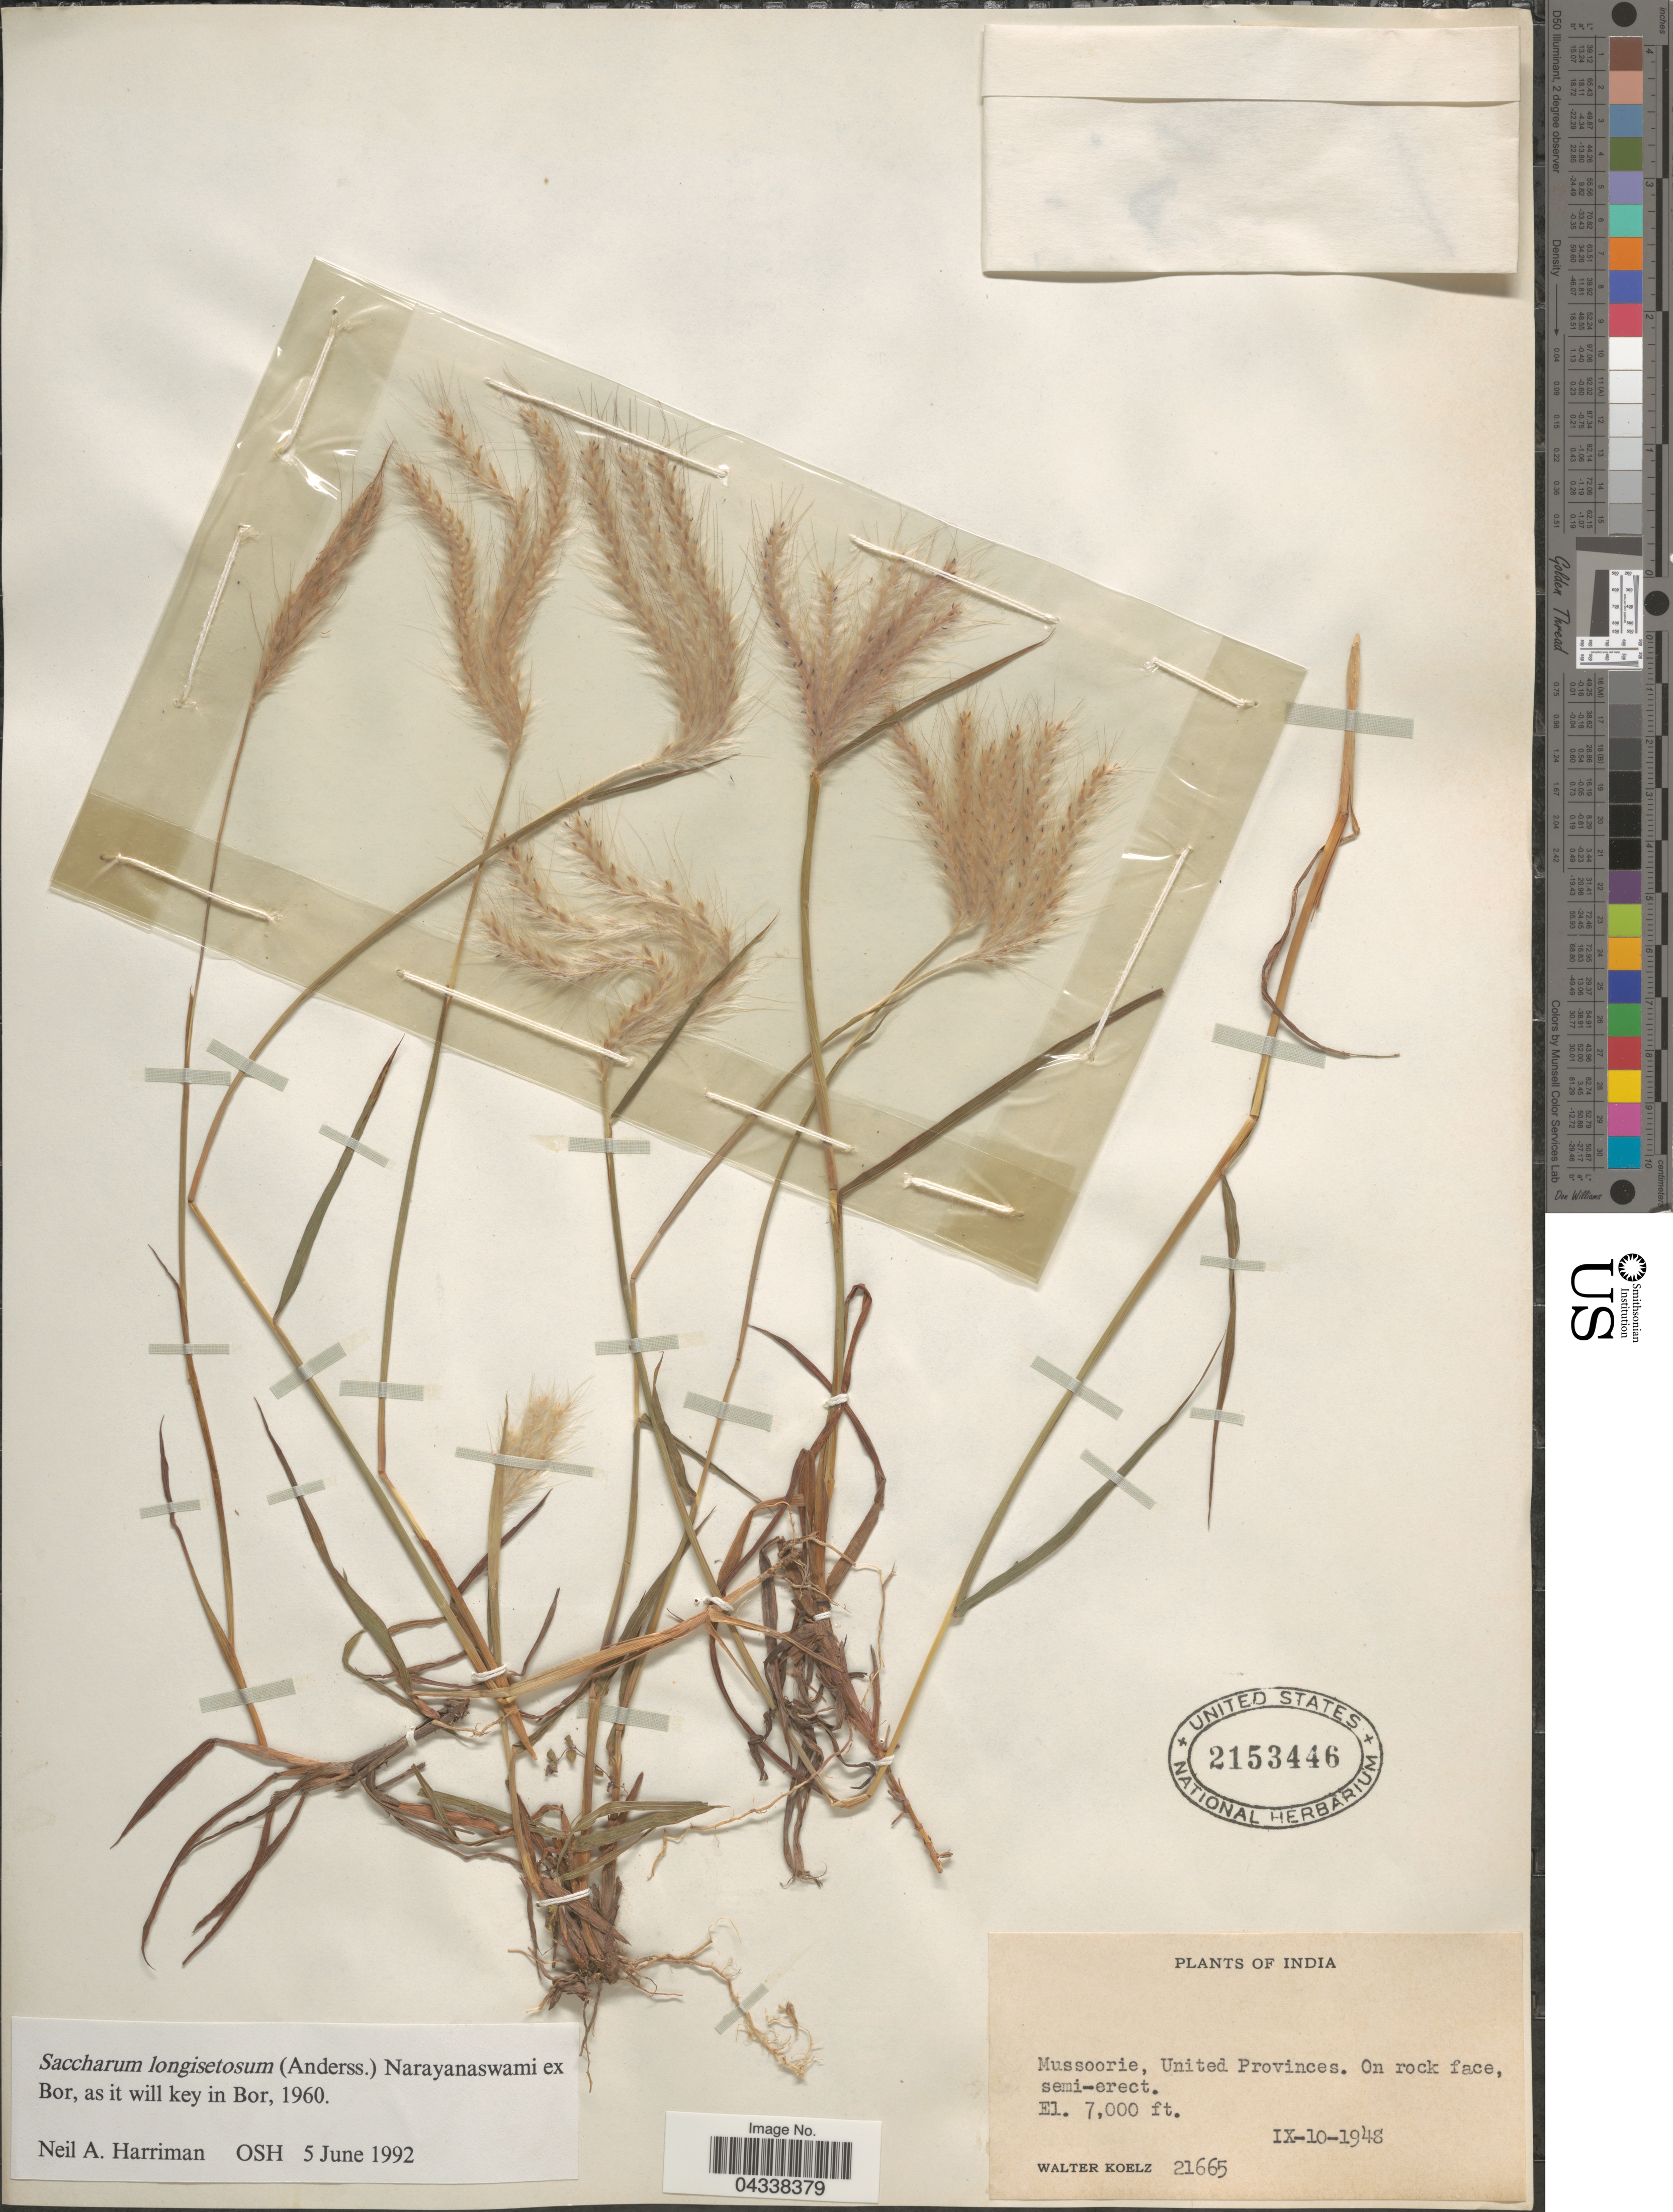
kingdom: Plantae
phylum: Tracheophyta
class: Liliopsida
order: Poales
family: Poaceae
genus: Saccharum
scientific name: Saccharum longisetosum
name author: V. Naray. ex Bor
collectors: W. N. Koelz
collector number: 21665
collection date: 1948-09-10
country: India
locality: Mussoorie, United Provinces.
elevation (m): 2134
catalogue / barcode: US 2153446